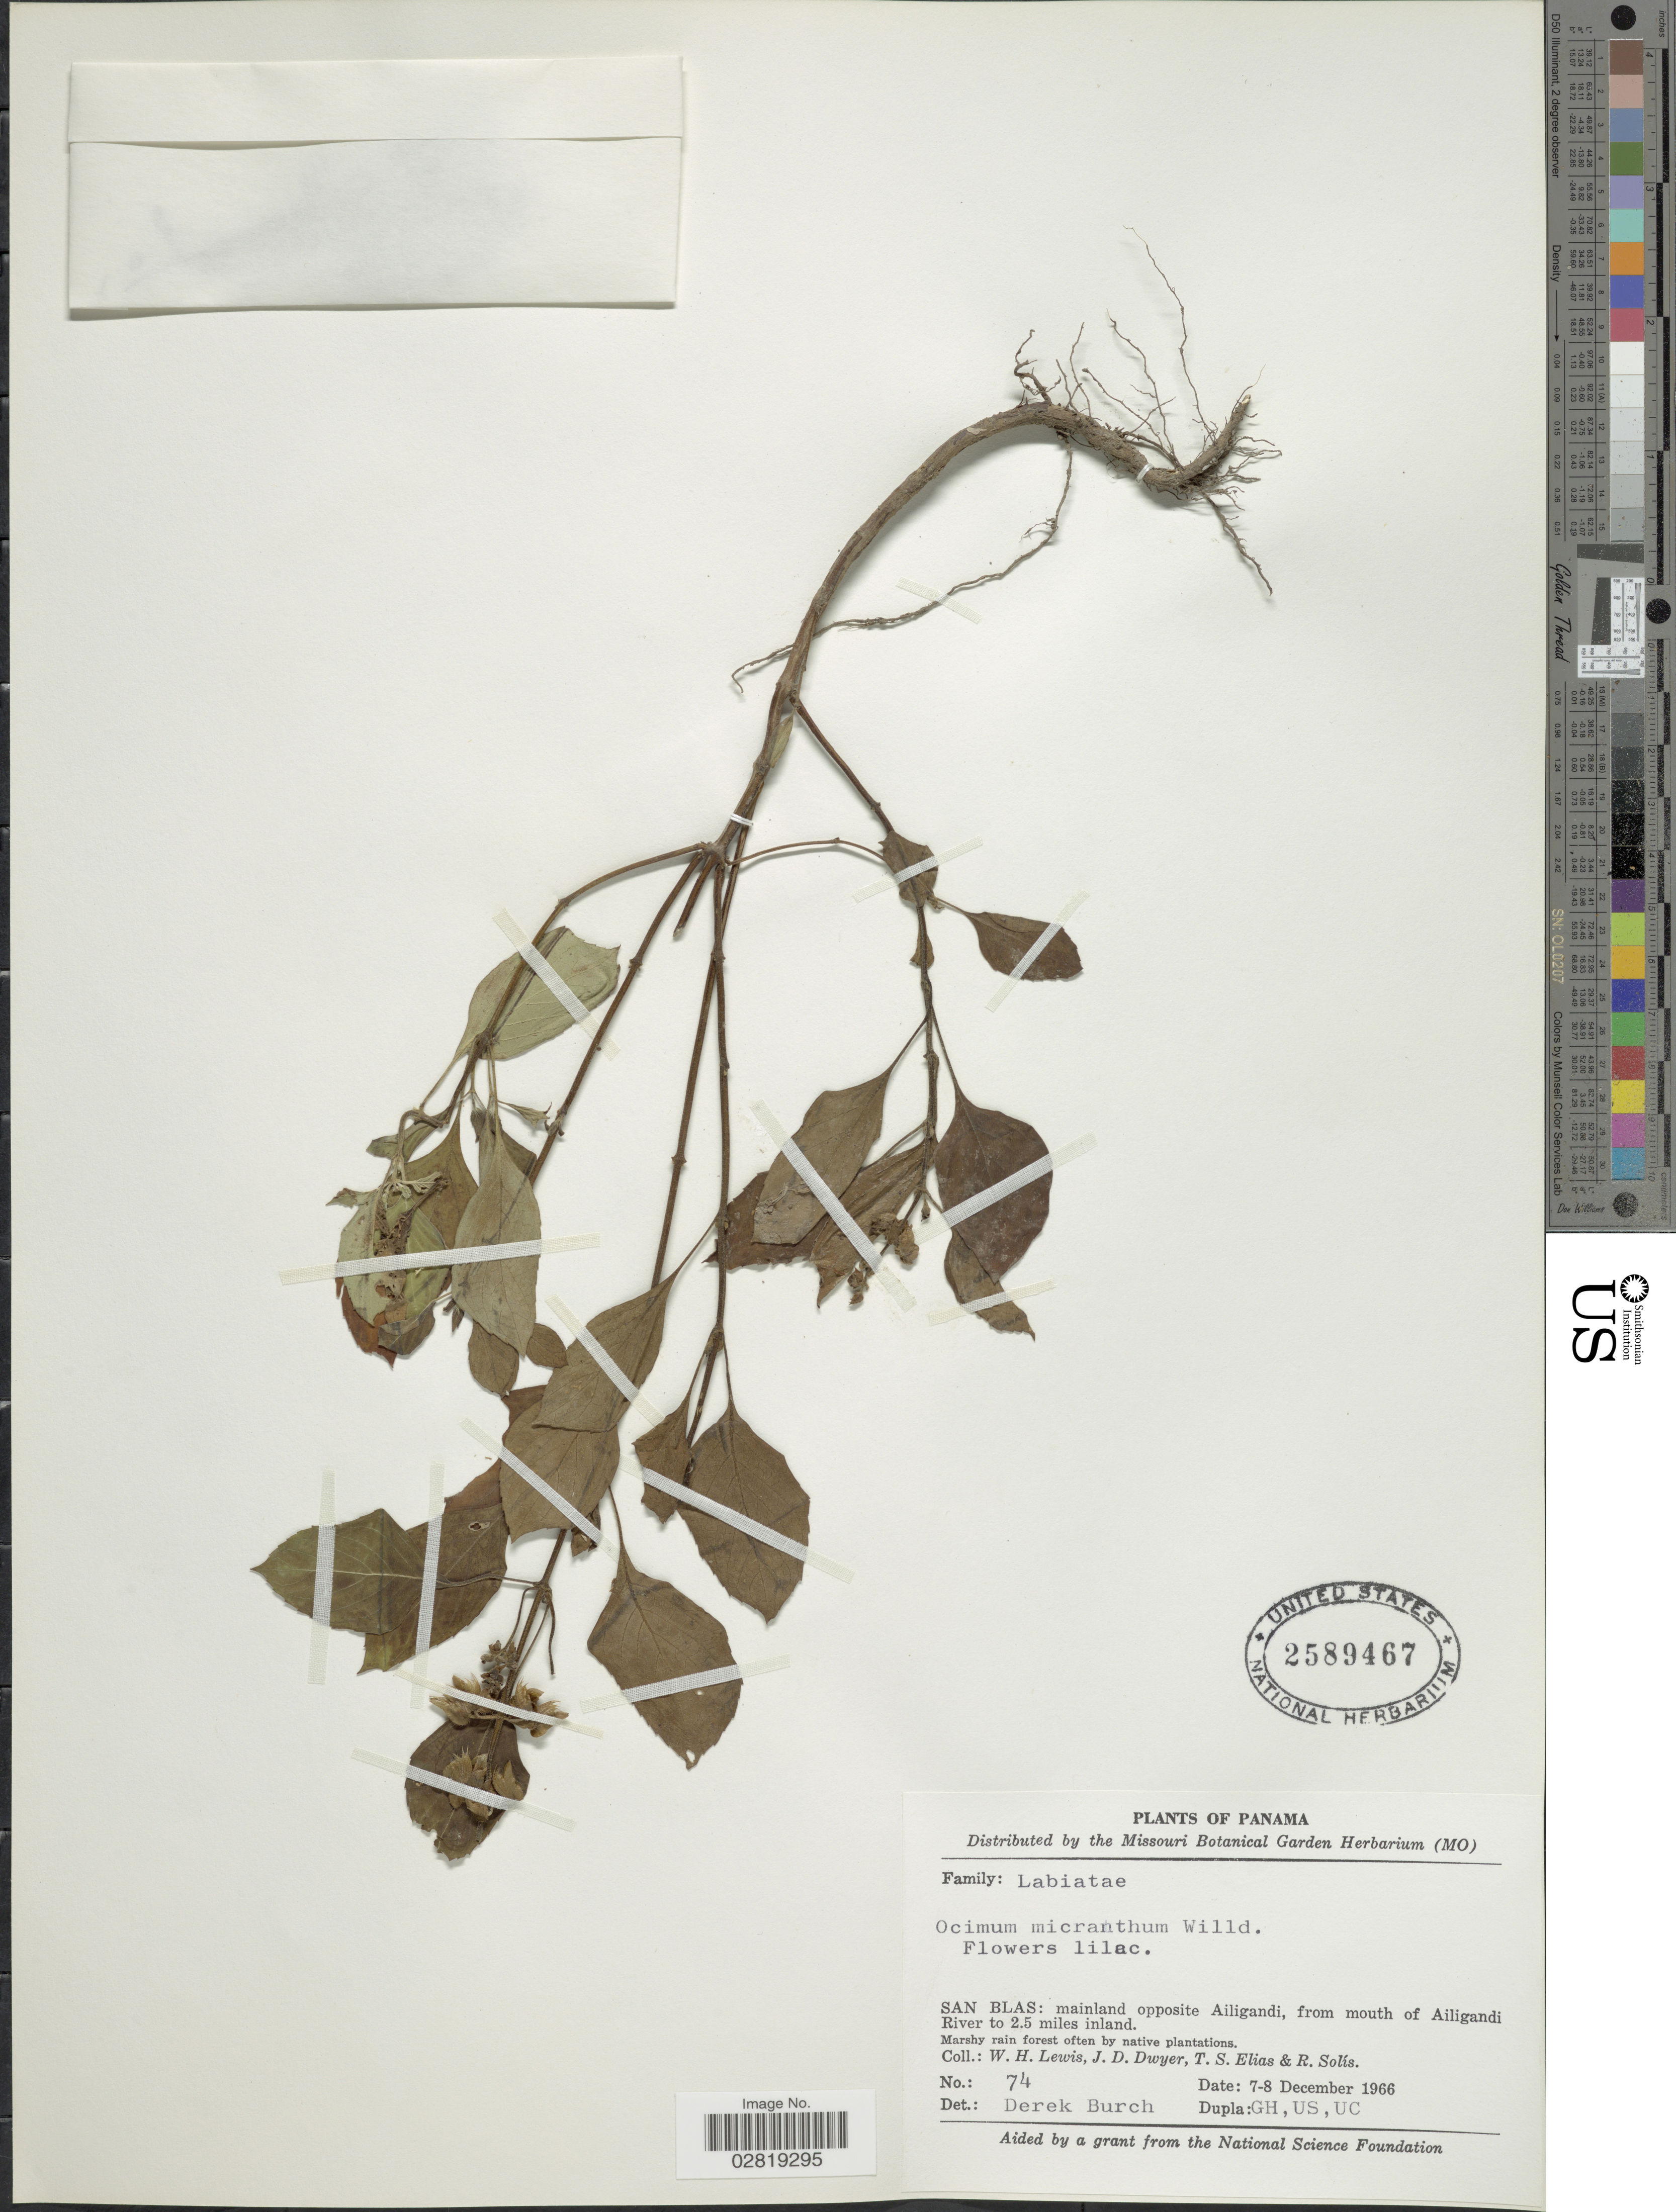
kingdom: Plantae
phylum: Tracheophyta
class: Magnoliopsida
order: Lamiales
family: Lamiaceae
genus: Ocimum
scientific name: Ocimum campechianum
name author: Mill.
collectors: W. H. Lewis, J. D. Dwyer, T. S. Elias & R. Solis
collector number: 74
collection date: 1966-12-07/1966-12-08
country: Panama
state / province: Kuna Yala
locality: San Blas: mainland opposite Ailigandi, from mouth of Ailigandi River to 2.5 miles inland.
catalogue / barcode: US 2589467